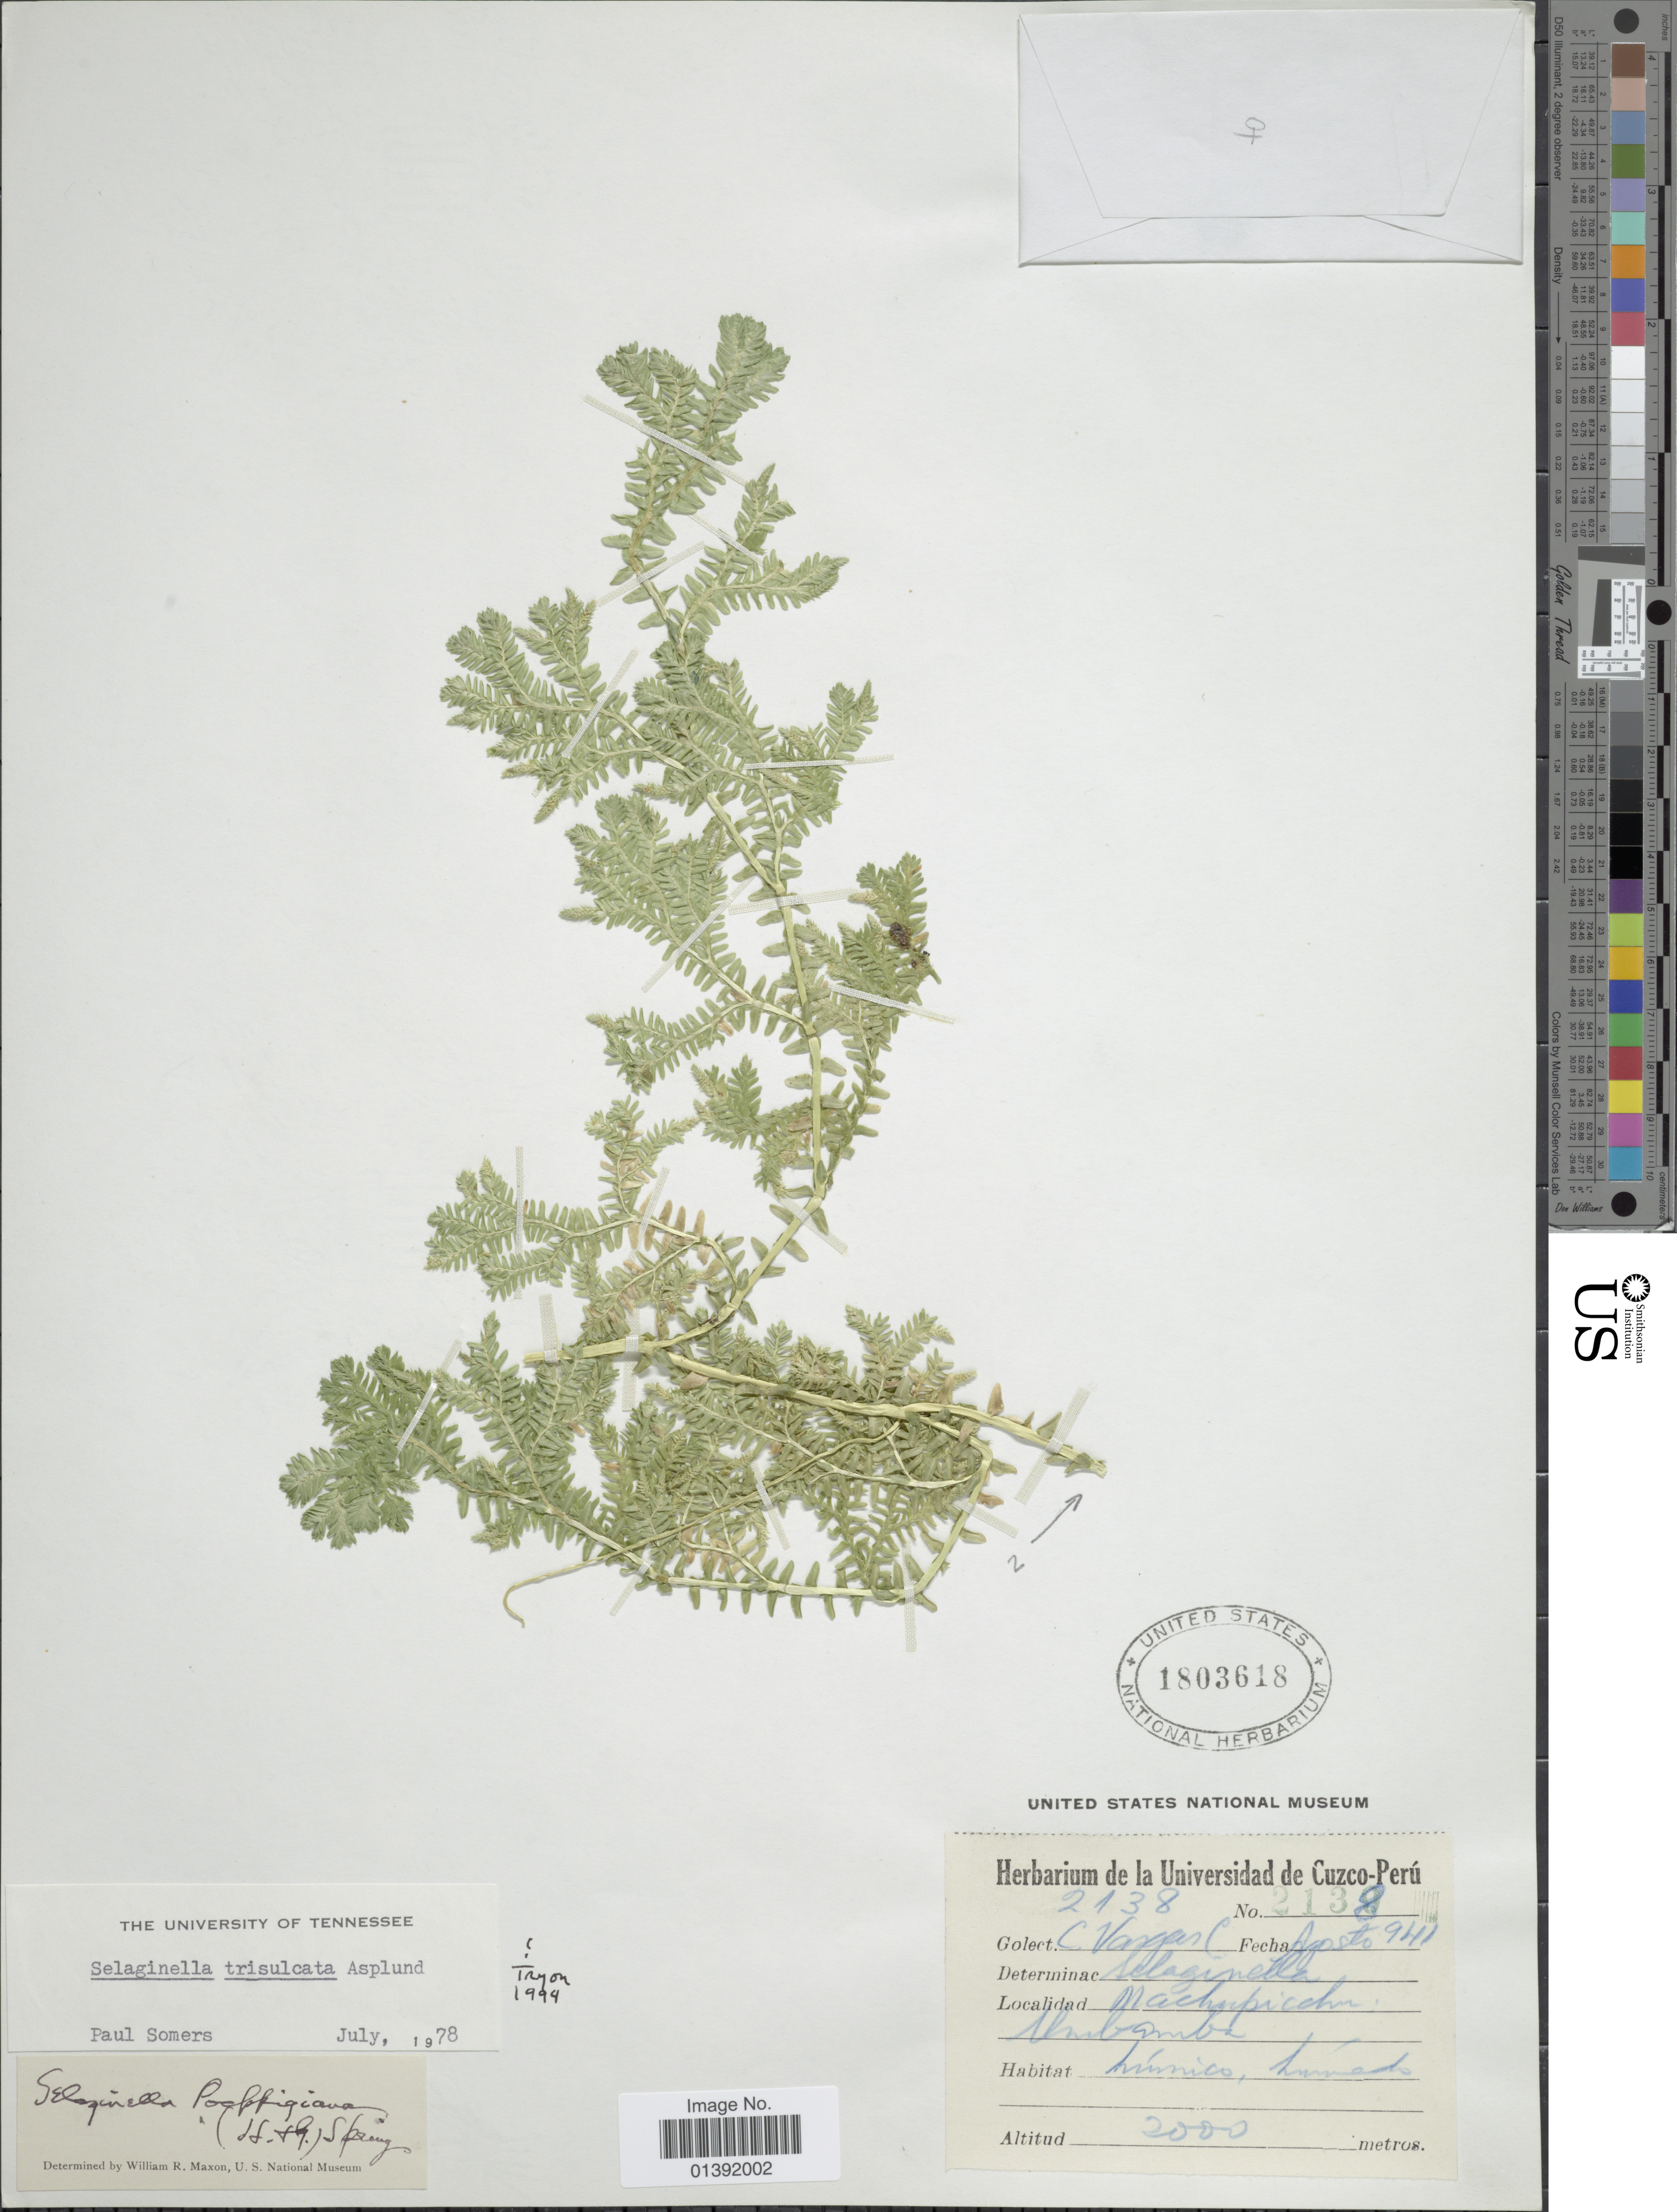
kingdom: Plantae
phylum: Tracheophyta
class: Lycopodiopsida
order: Selaginellales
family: Selaginellaceae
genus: Selaginella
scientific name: Selaginella trisulcata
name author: Aspl.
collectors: C. Vargas Calderón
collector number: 2138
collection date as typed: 941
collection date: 1941-08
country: Peru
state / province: Cusco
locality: Machupicchu, Urubamba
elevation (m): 2000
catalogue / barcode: US 1803618